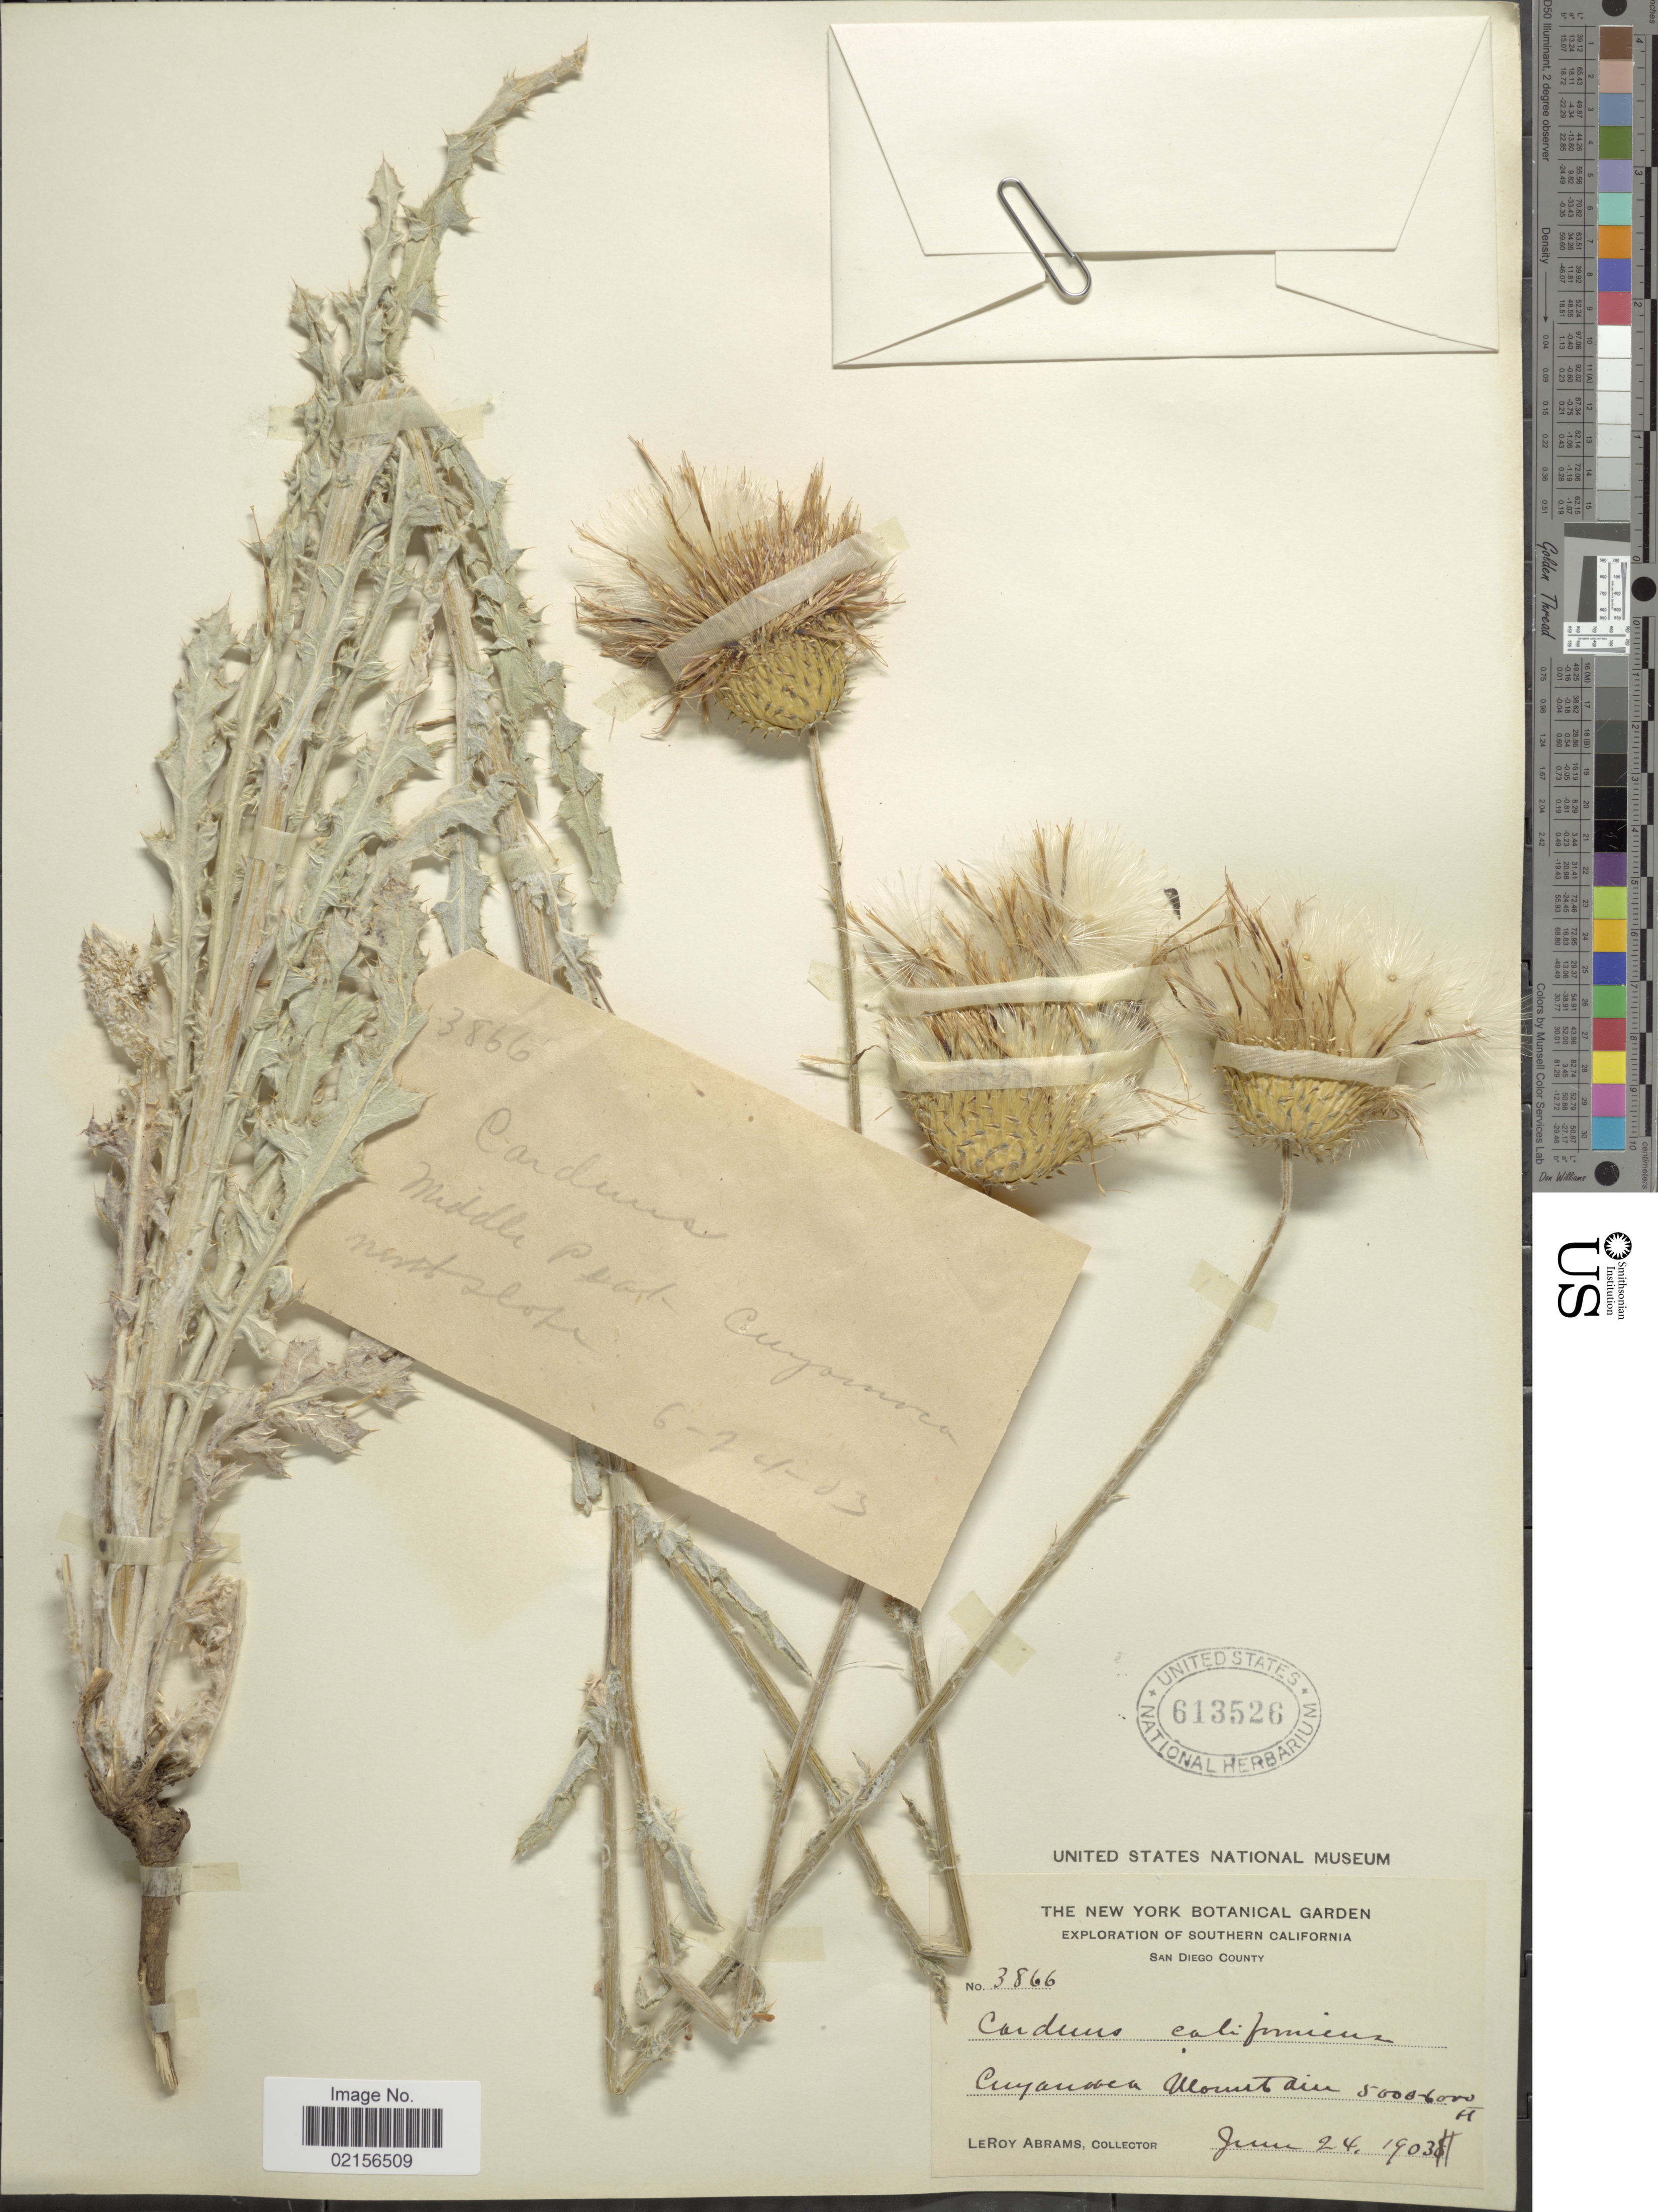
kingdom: Plantae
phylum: Tracheophyta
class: Magnoliopsida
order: Asterales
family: Asteraceae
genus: Cirsium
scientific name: Cirsium occidentale var. californicum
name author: (A. Gray) D.J. Keil & C.E. Turner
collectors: L. Abrams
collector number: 3866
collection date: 1903-06-24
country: United States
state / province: California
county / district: San Diego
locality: San Diego County, Cuyanobea Mountains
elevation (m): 1524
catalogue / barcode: US 613526